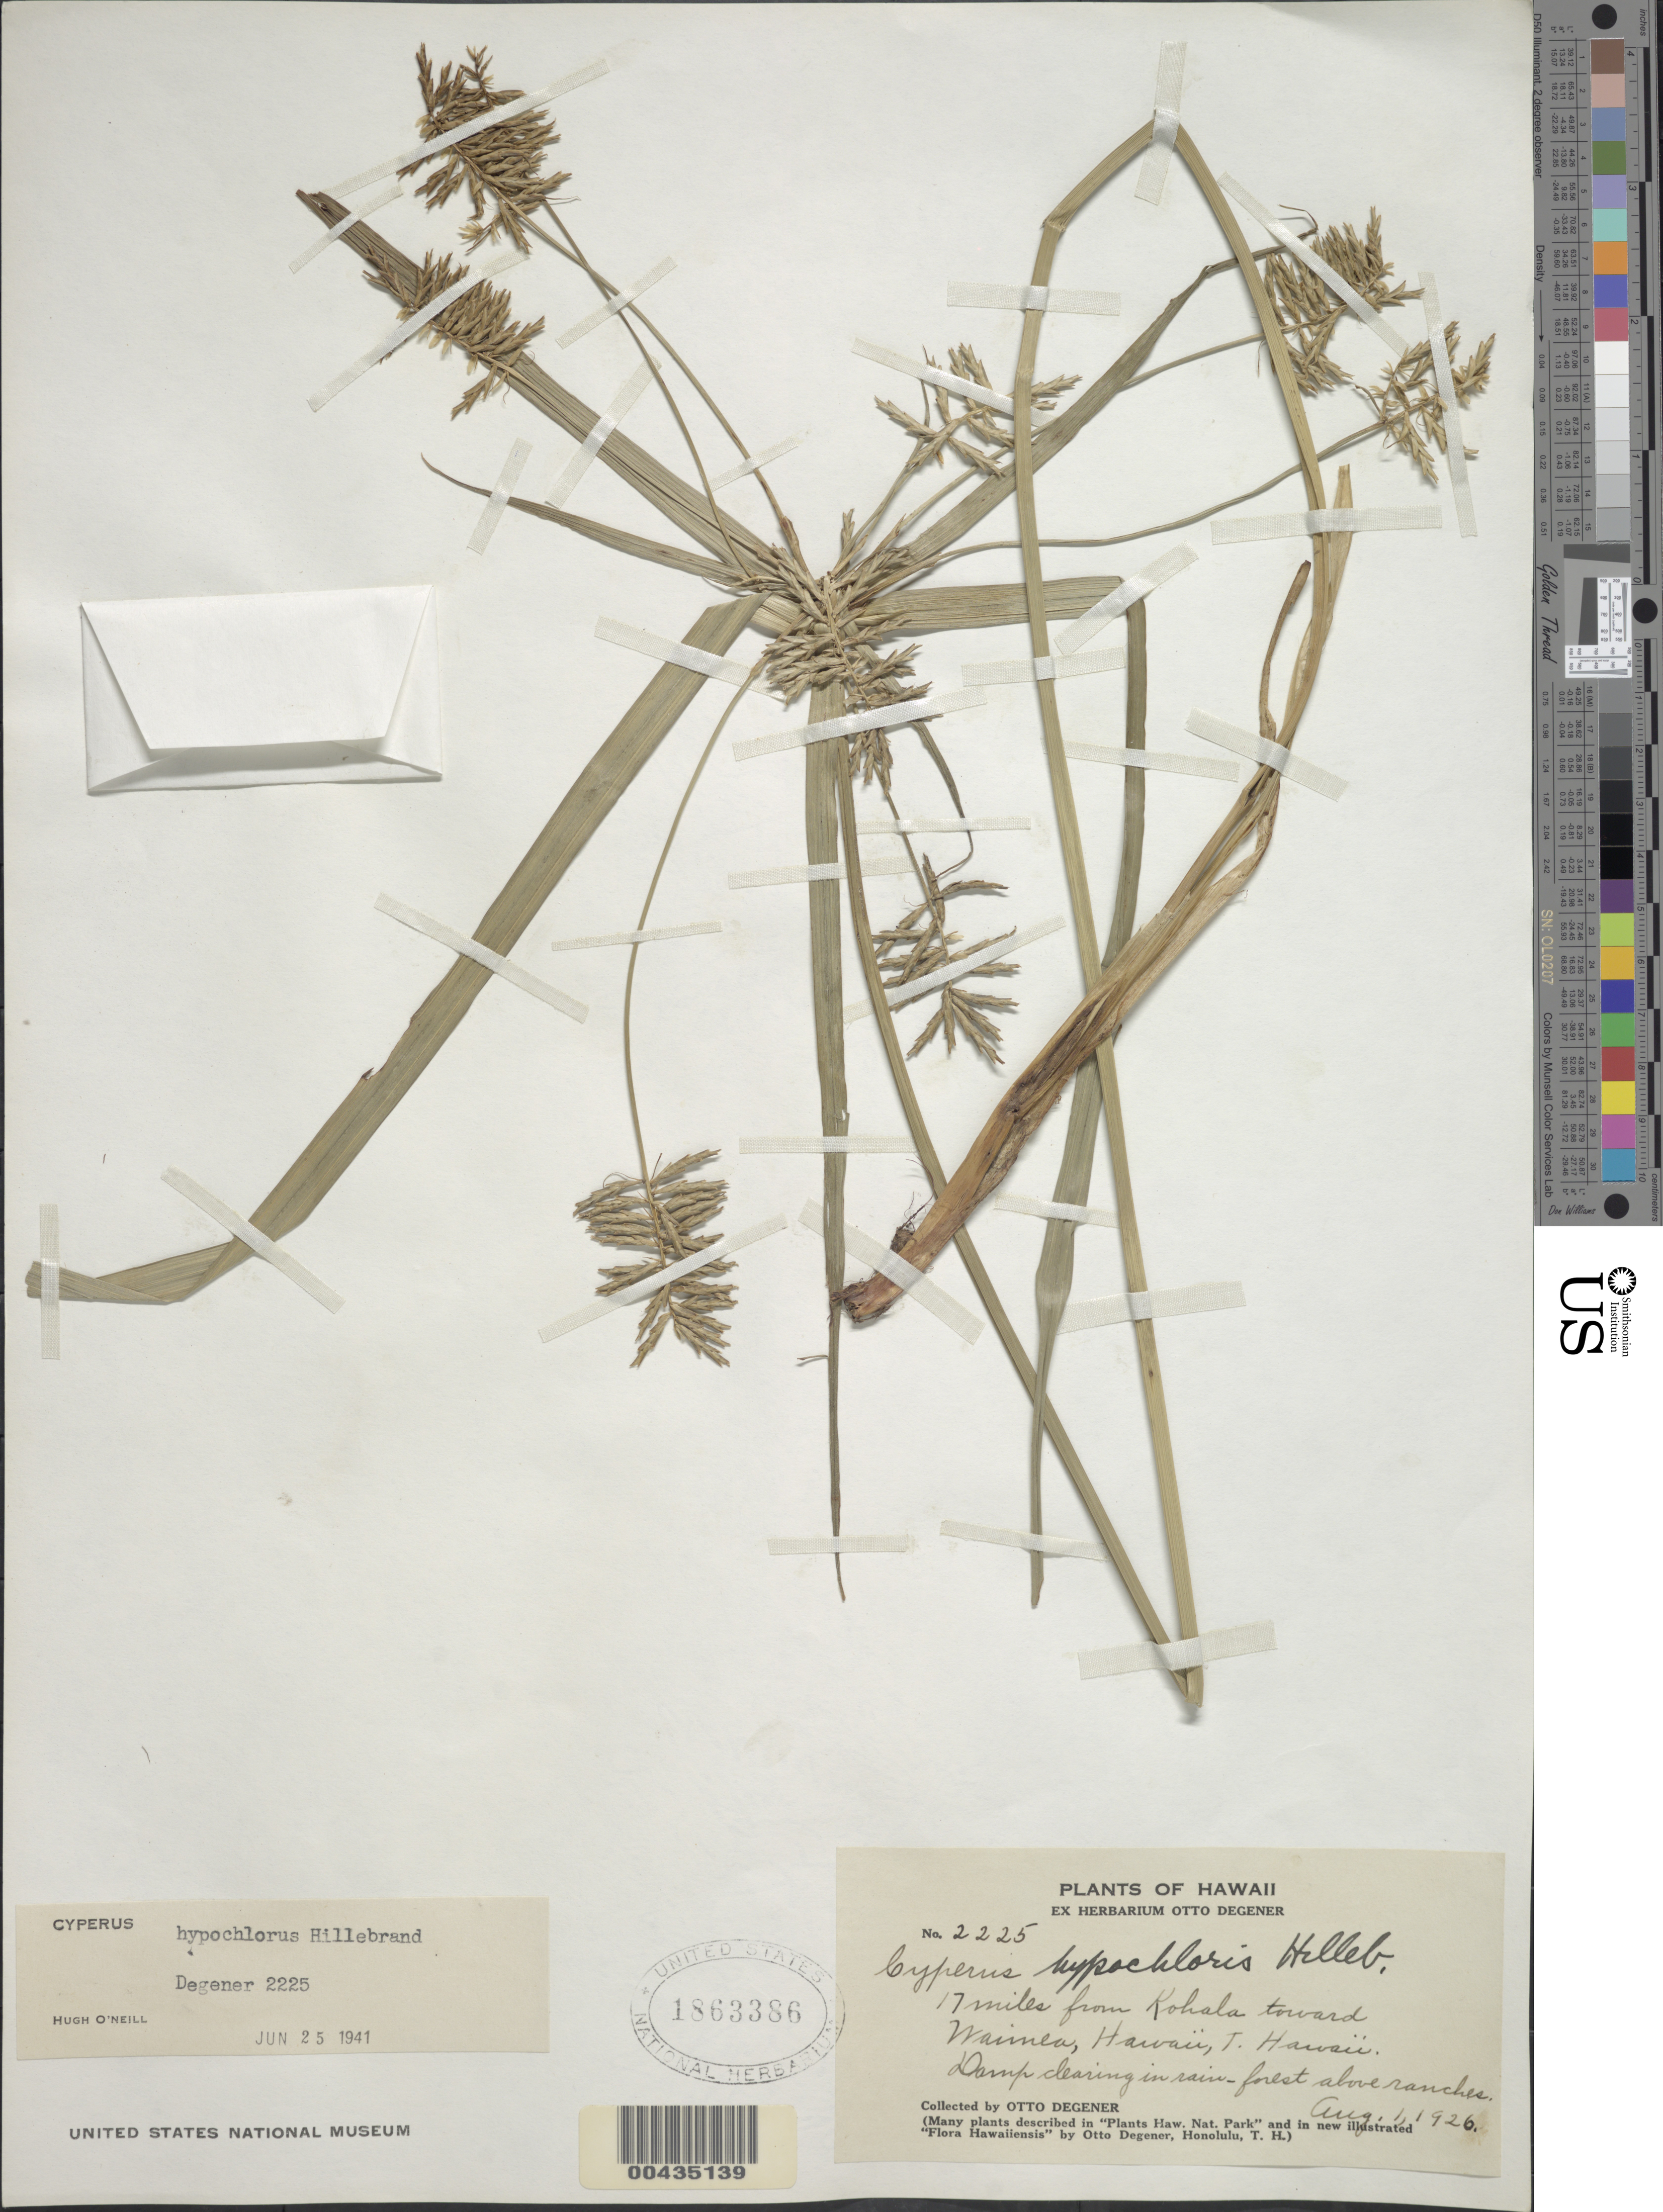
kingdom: Plantae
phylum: Tracheophyta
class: Liliopsida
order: Poales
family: Cyperaceae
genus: Cyperus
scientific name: Cyperus hypochlorus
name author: Hillebr.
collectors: O. Degener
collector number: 2225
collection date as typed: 1 Aug 1926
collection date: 1926-08-01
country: United States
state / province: Hawaii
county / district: Hawaii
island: Hawaii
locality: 17 mi from Kohala toward Waimea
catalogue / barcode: US 1863386